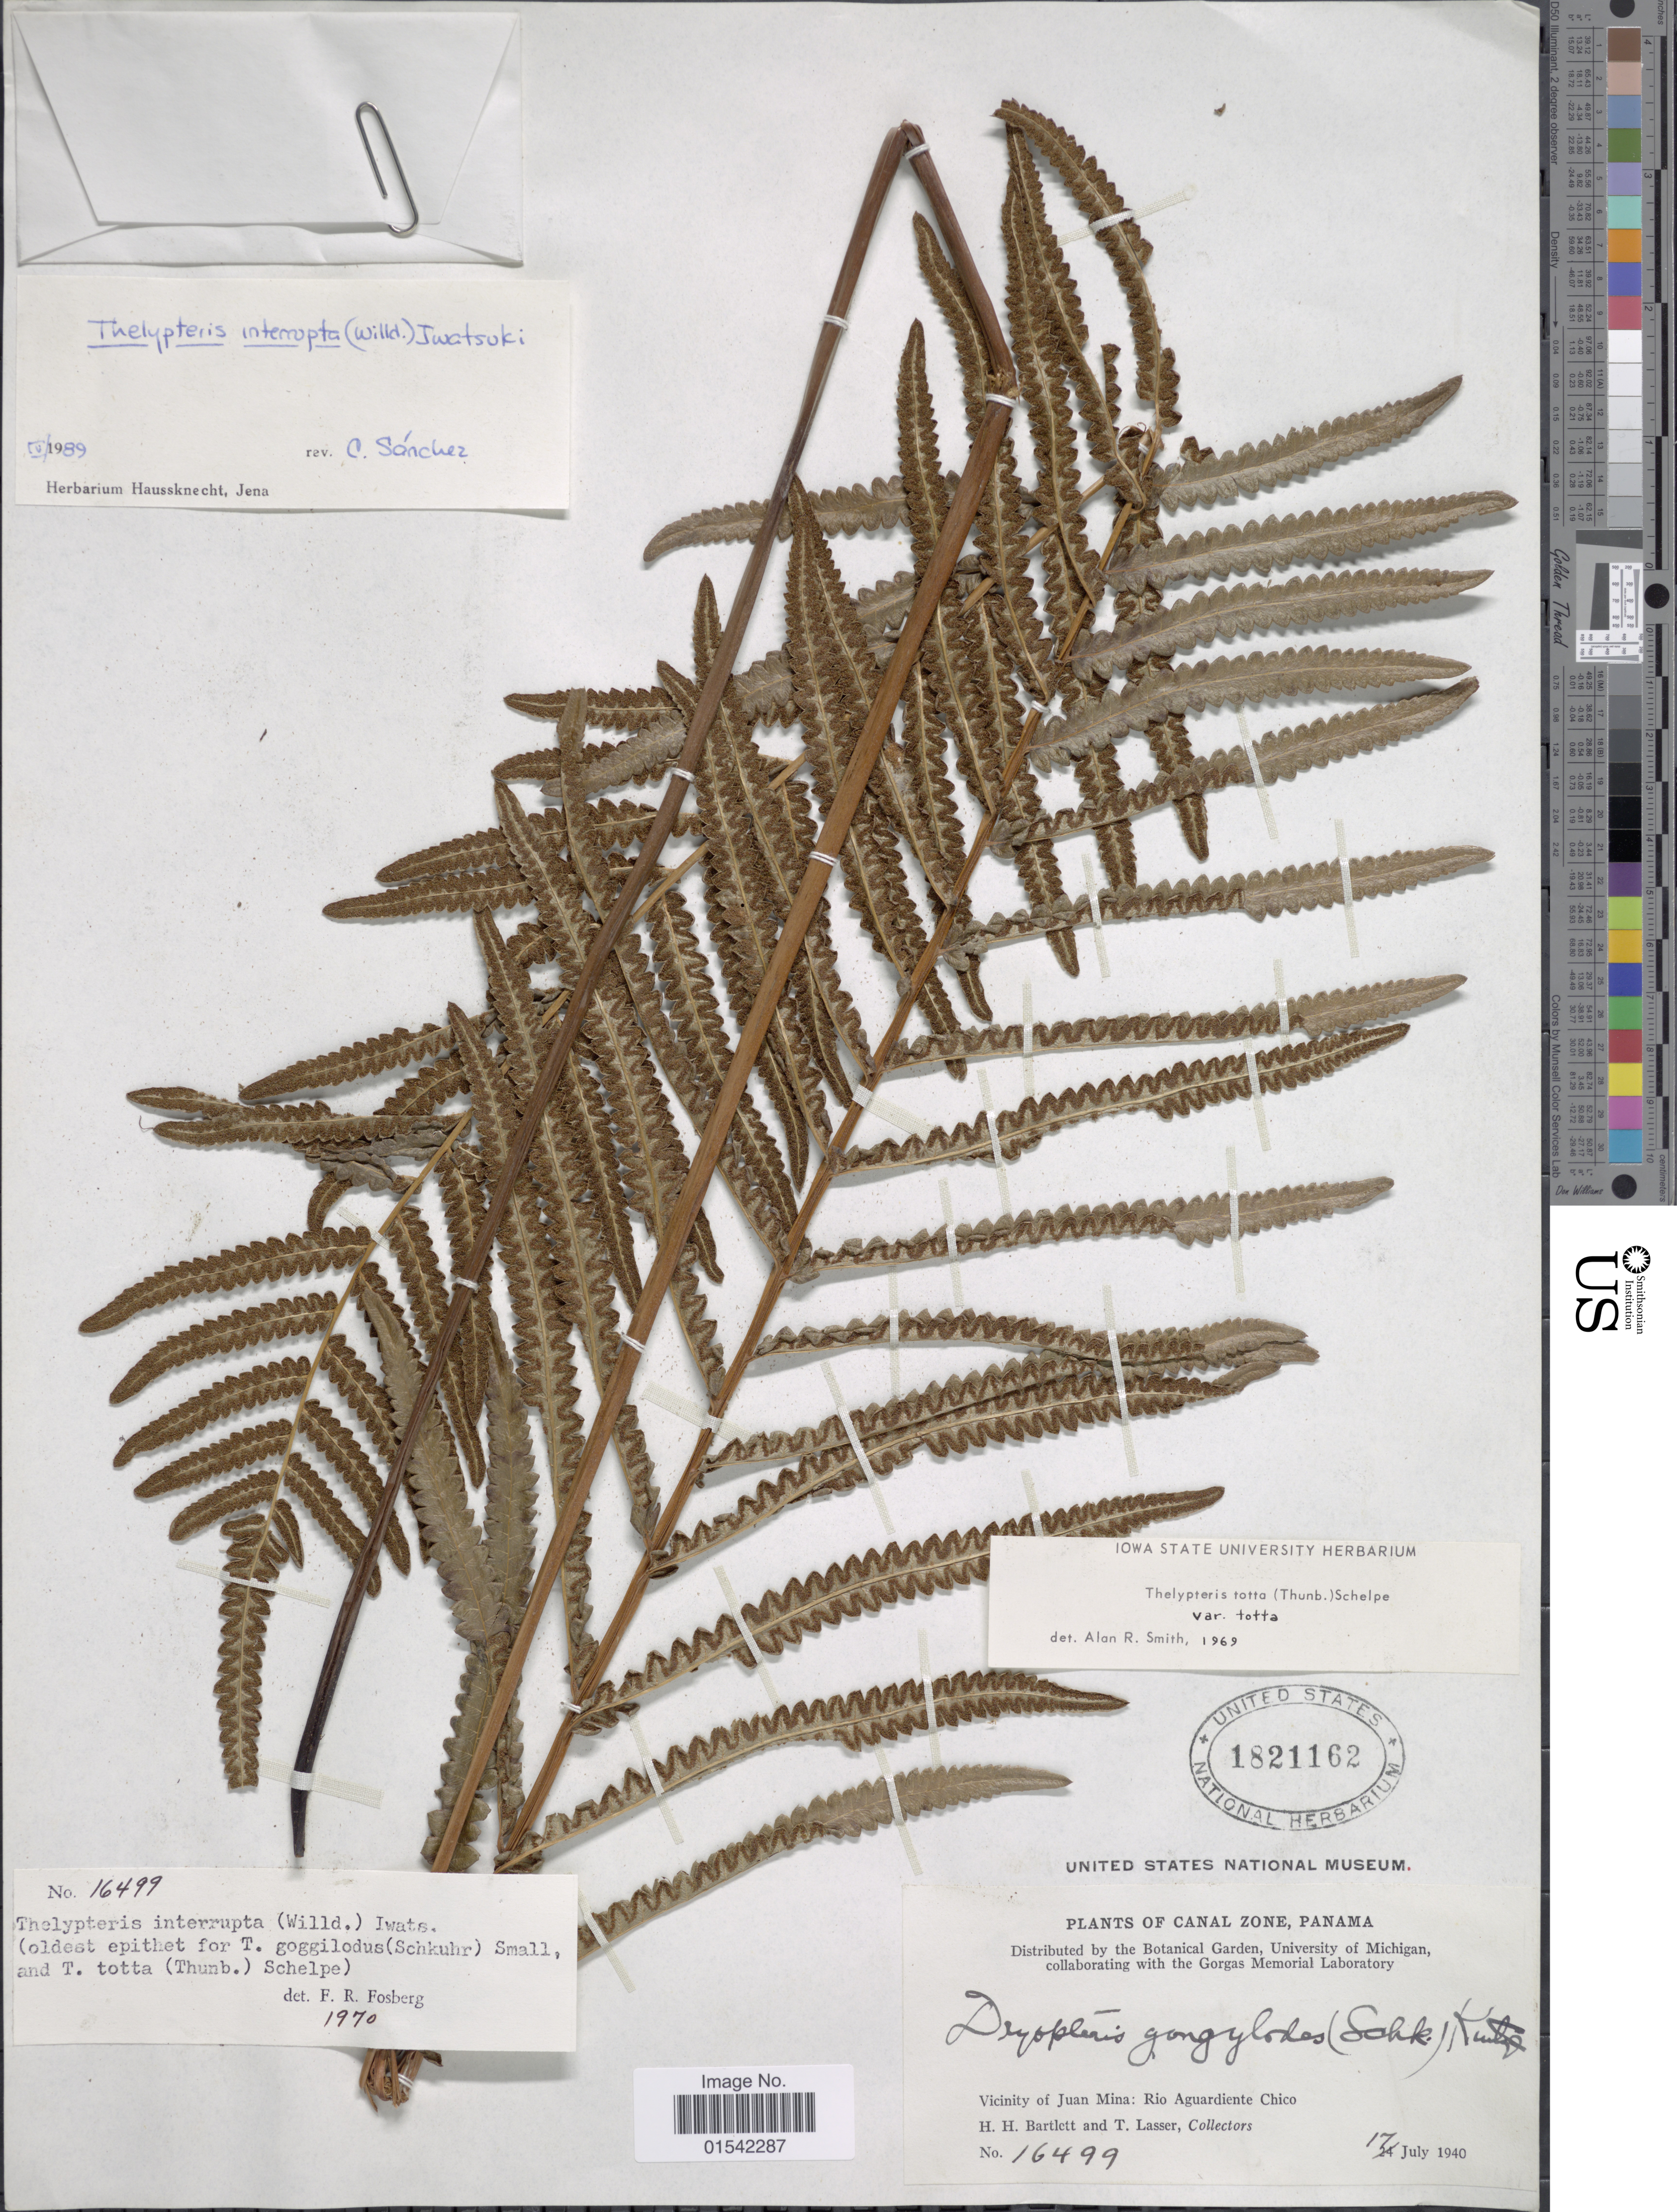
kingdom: Plantae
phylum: Tracheophyta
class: Polypodiopsida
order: Polypodiales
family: Thelypteridaceae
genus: Cyclosorus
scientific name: Cyclosorus interruptus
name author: (Willd.) H. Itô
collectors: H. H. Bartlett & T. Lasser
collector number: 16499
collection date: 1940-07-17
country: Panama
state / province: Colón / Panamá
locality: Canal Zone, Vicinity of Juan Mina: Rio Aguardiente Chico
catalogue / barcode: US 1821162